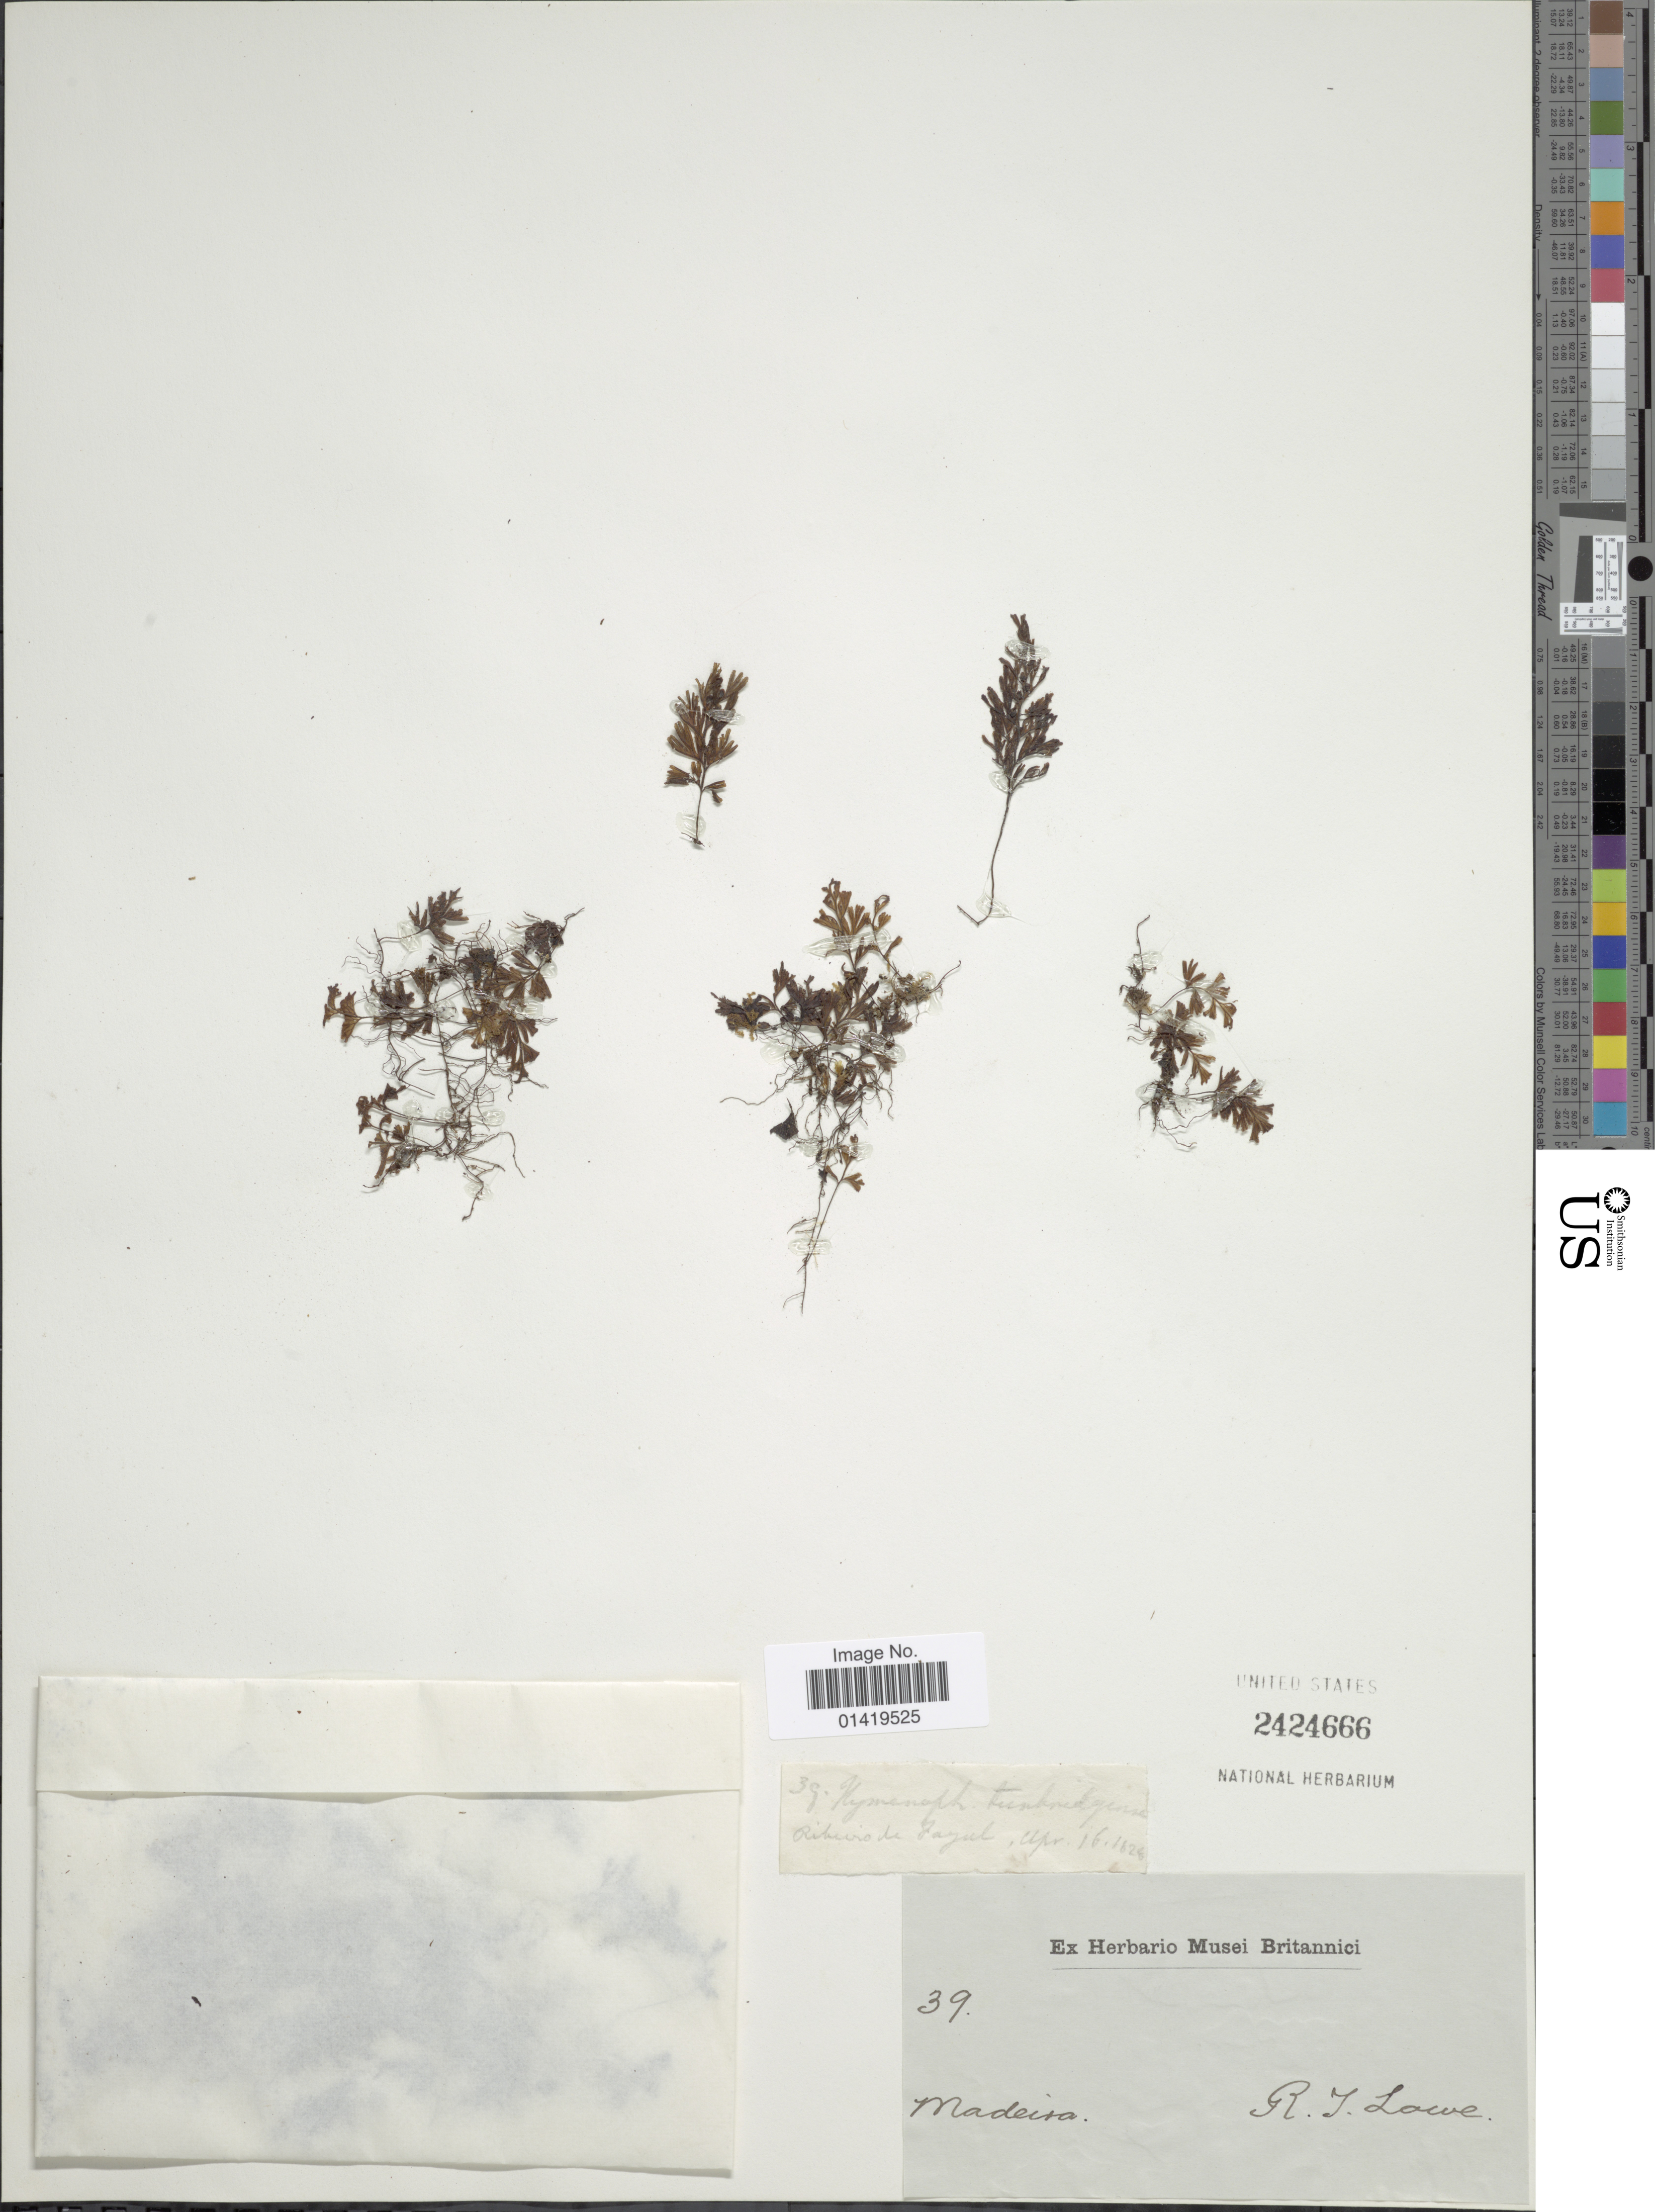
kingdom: Plantae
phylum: Tracheophyta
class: Polypodiopsida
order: Hymenophyllales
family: Hymenophyllaceae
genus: Hymenophyllum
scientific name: Hymenophyllum tunbrigense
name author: (L.) Small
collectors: R. T. Lowe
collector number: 39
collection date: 1828-04-16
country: Portugal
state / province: Madeira (Aut. Reg.)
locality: Rikeiro de Zaguel [interpreted]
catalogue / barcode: US 2424666